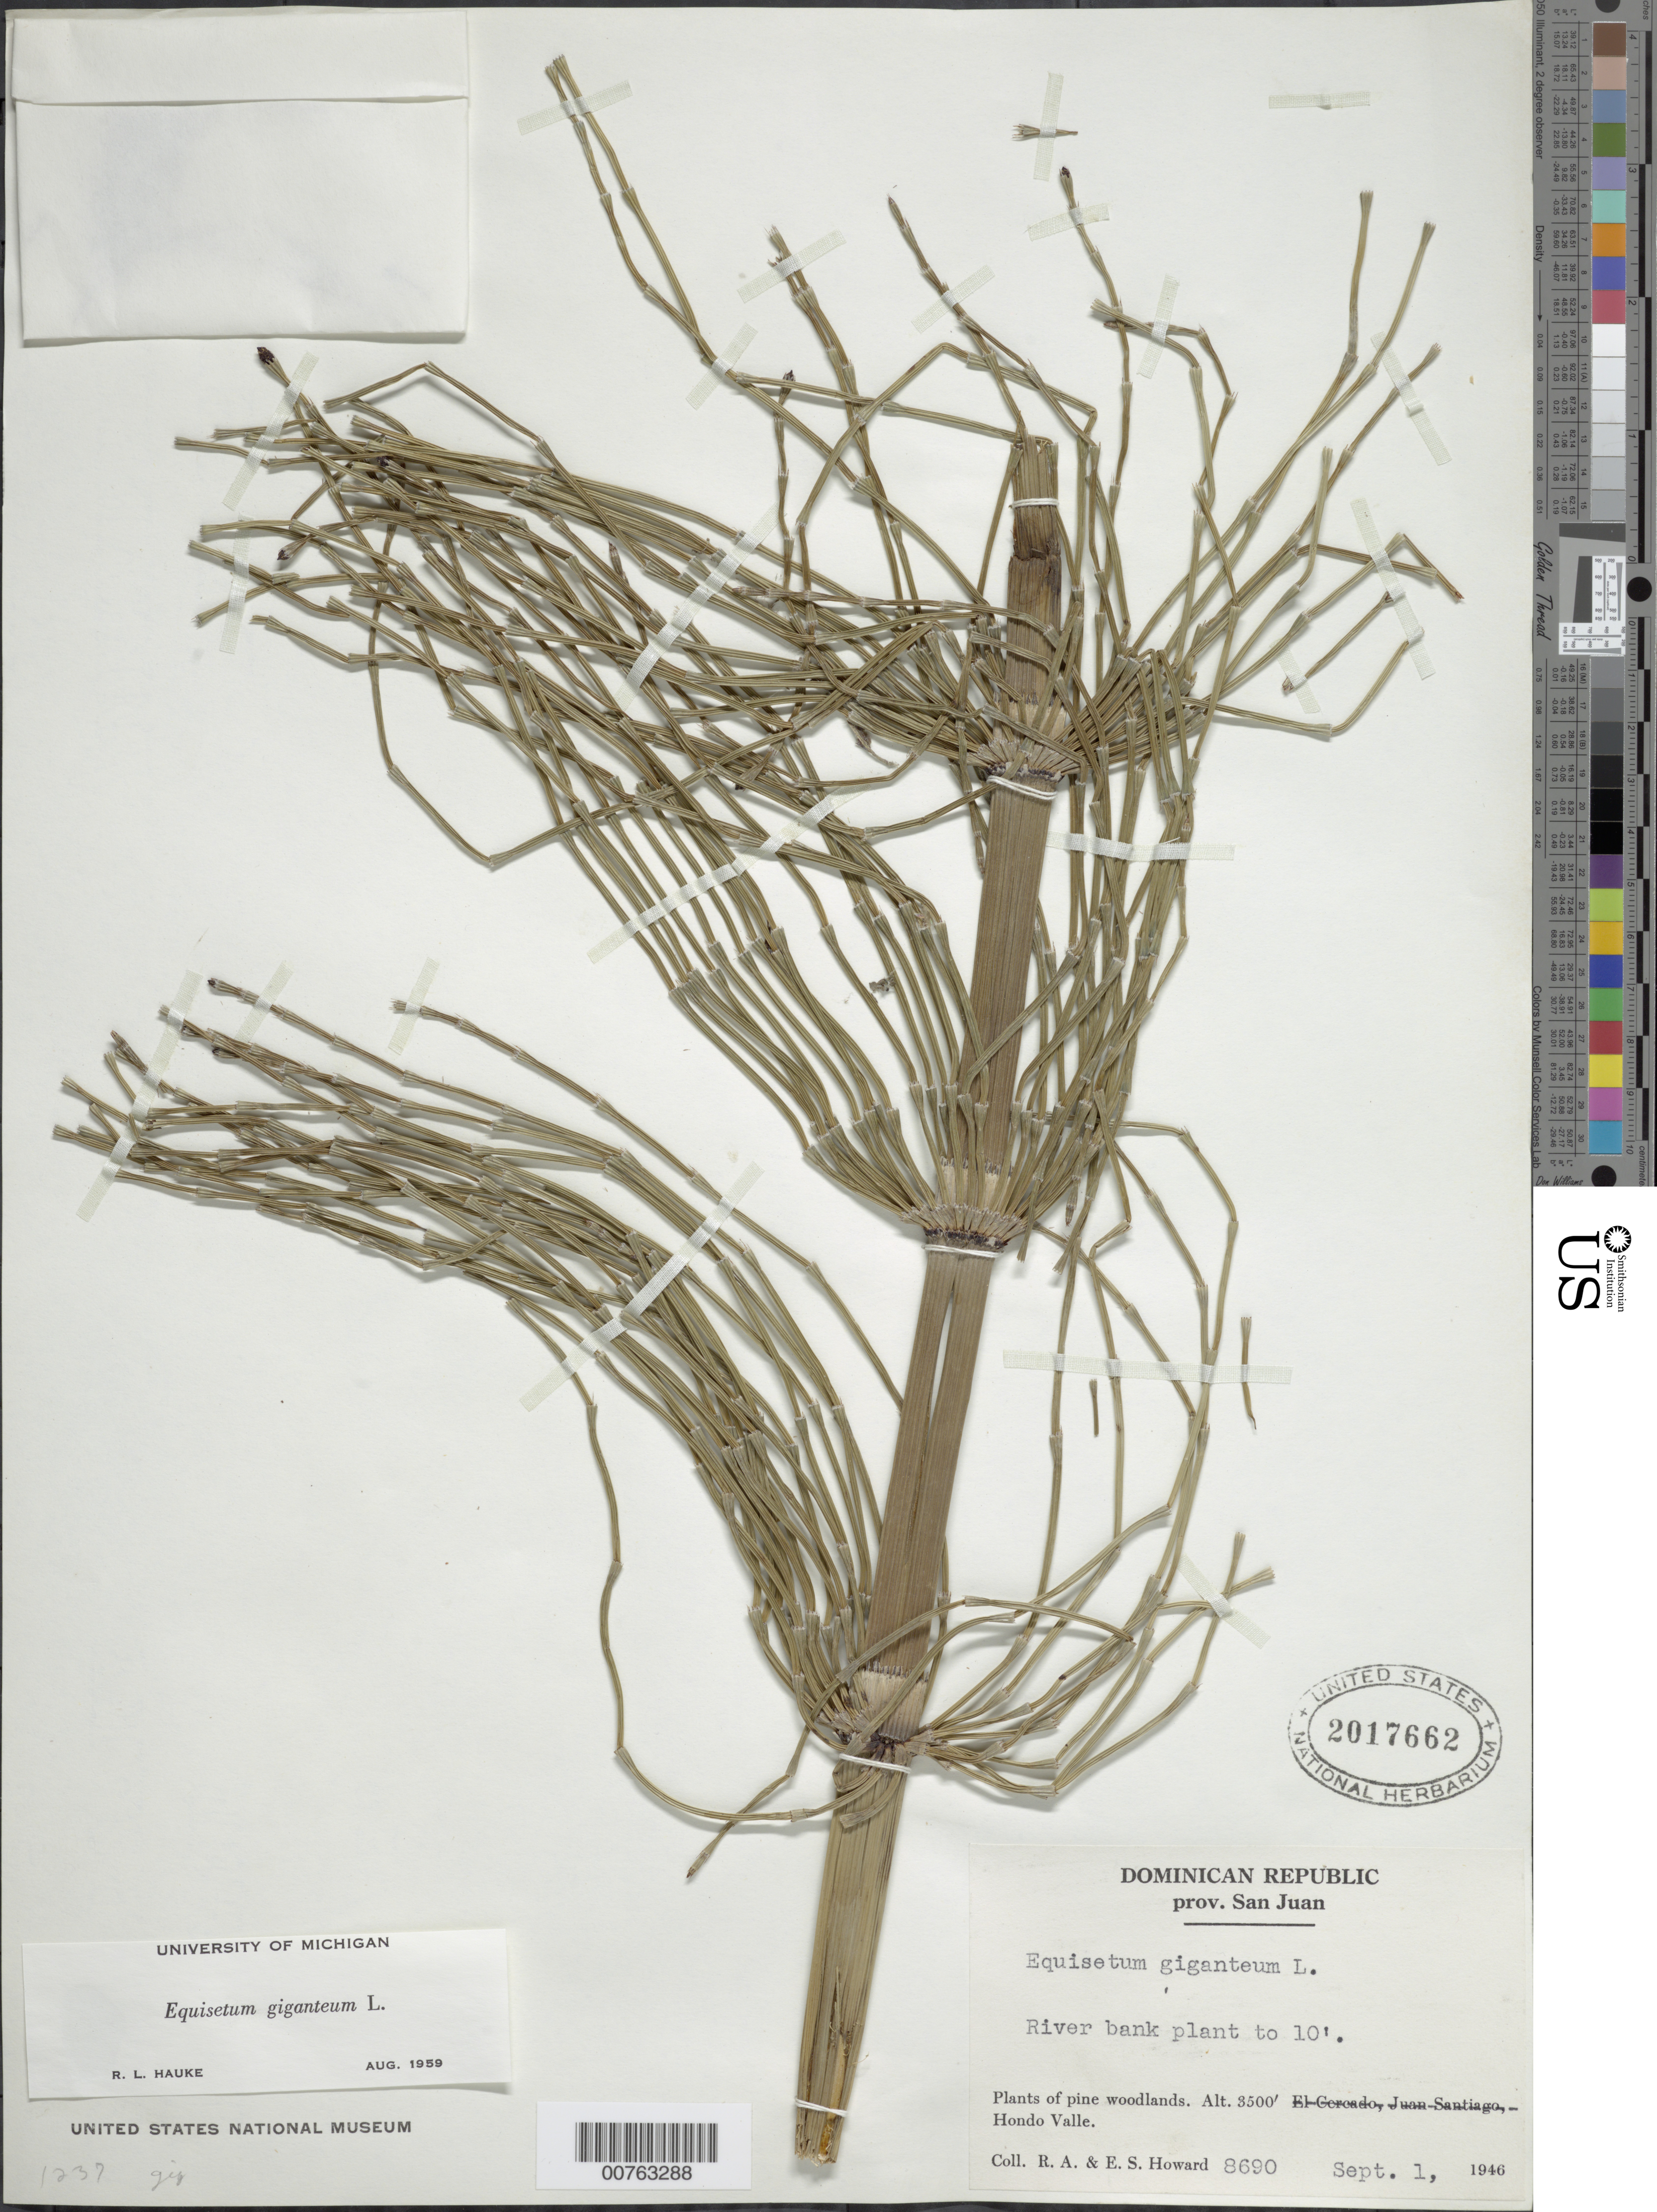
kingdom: Plantae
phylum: Tracheophyta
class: Polypodiopsida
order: Equisetales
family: Equisetaceae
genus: Equisetum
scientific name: Equisetum giganteum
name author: L.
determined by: Hauke, R. L.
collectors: R. A. Howard & E. S. Howard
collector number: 8690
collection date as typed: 01 Sep 1946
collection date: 1946-09-01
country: Dominican Republic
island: Hispaniola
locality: Provincia San Juan. Hondo Valle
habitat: Pine woodlands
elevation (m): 1067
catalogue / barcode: US 2017662